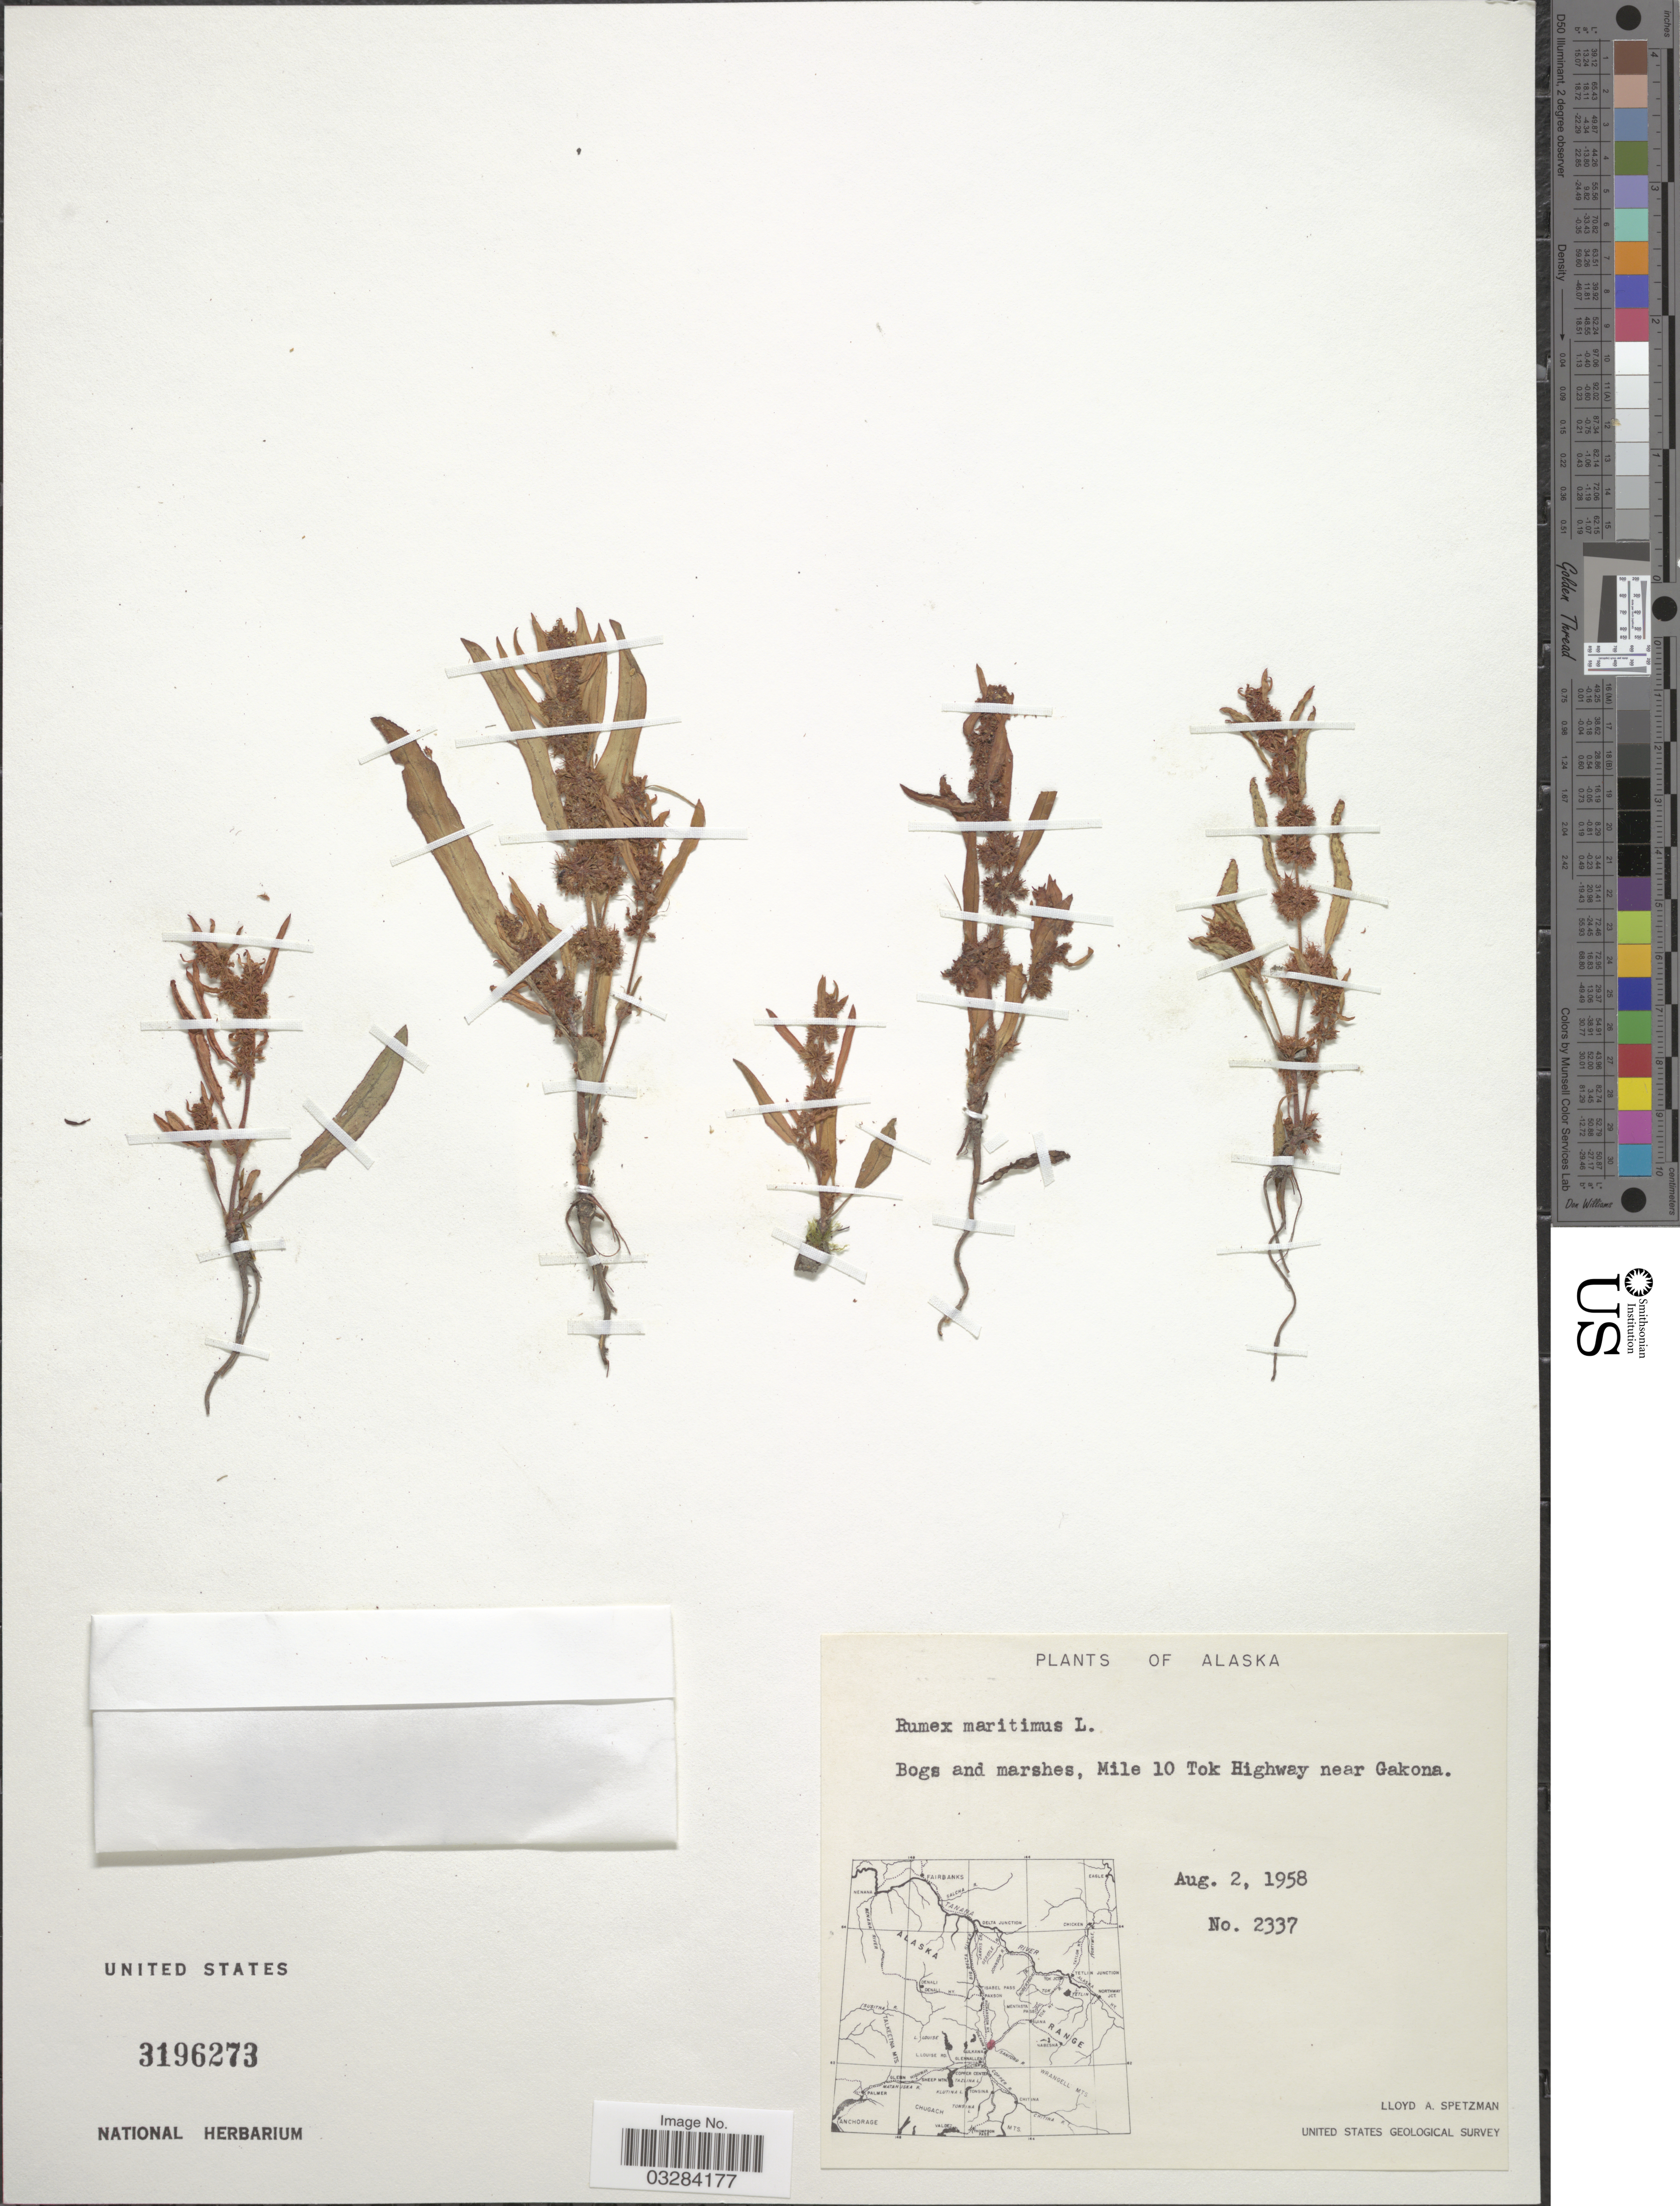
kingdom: Plantae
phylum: Tracheophyta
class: Magnoliopsida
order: Caryophyllales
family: Polygonaceae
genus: Rumex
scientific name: Rumex maritimus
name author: L.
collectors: L. Spetzman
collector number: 2337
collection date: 1958-08-02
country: United States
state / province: Alaska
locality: Mile 10 Tok Highway near Gakona.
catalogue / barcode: US 3196273